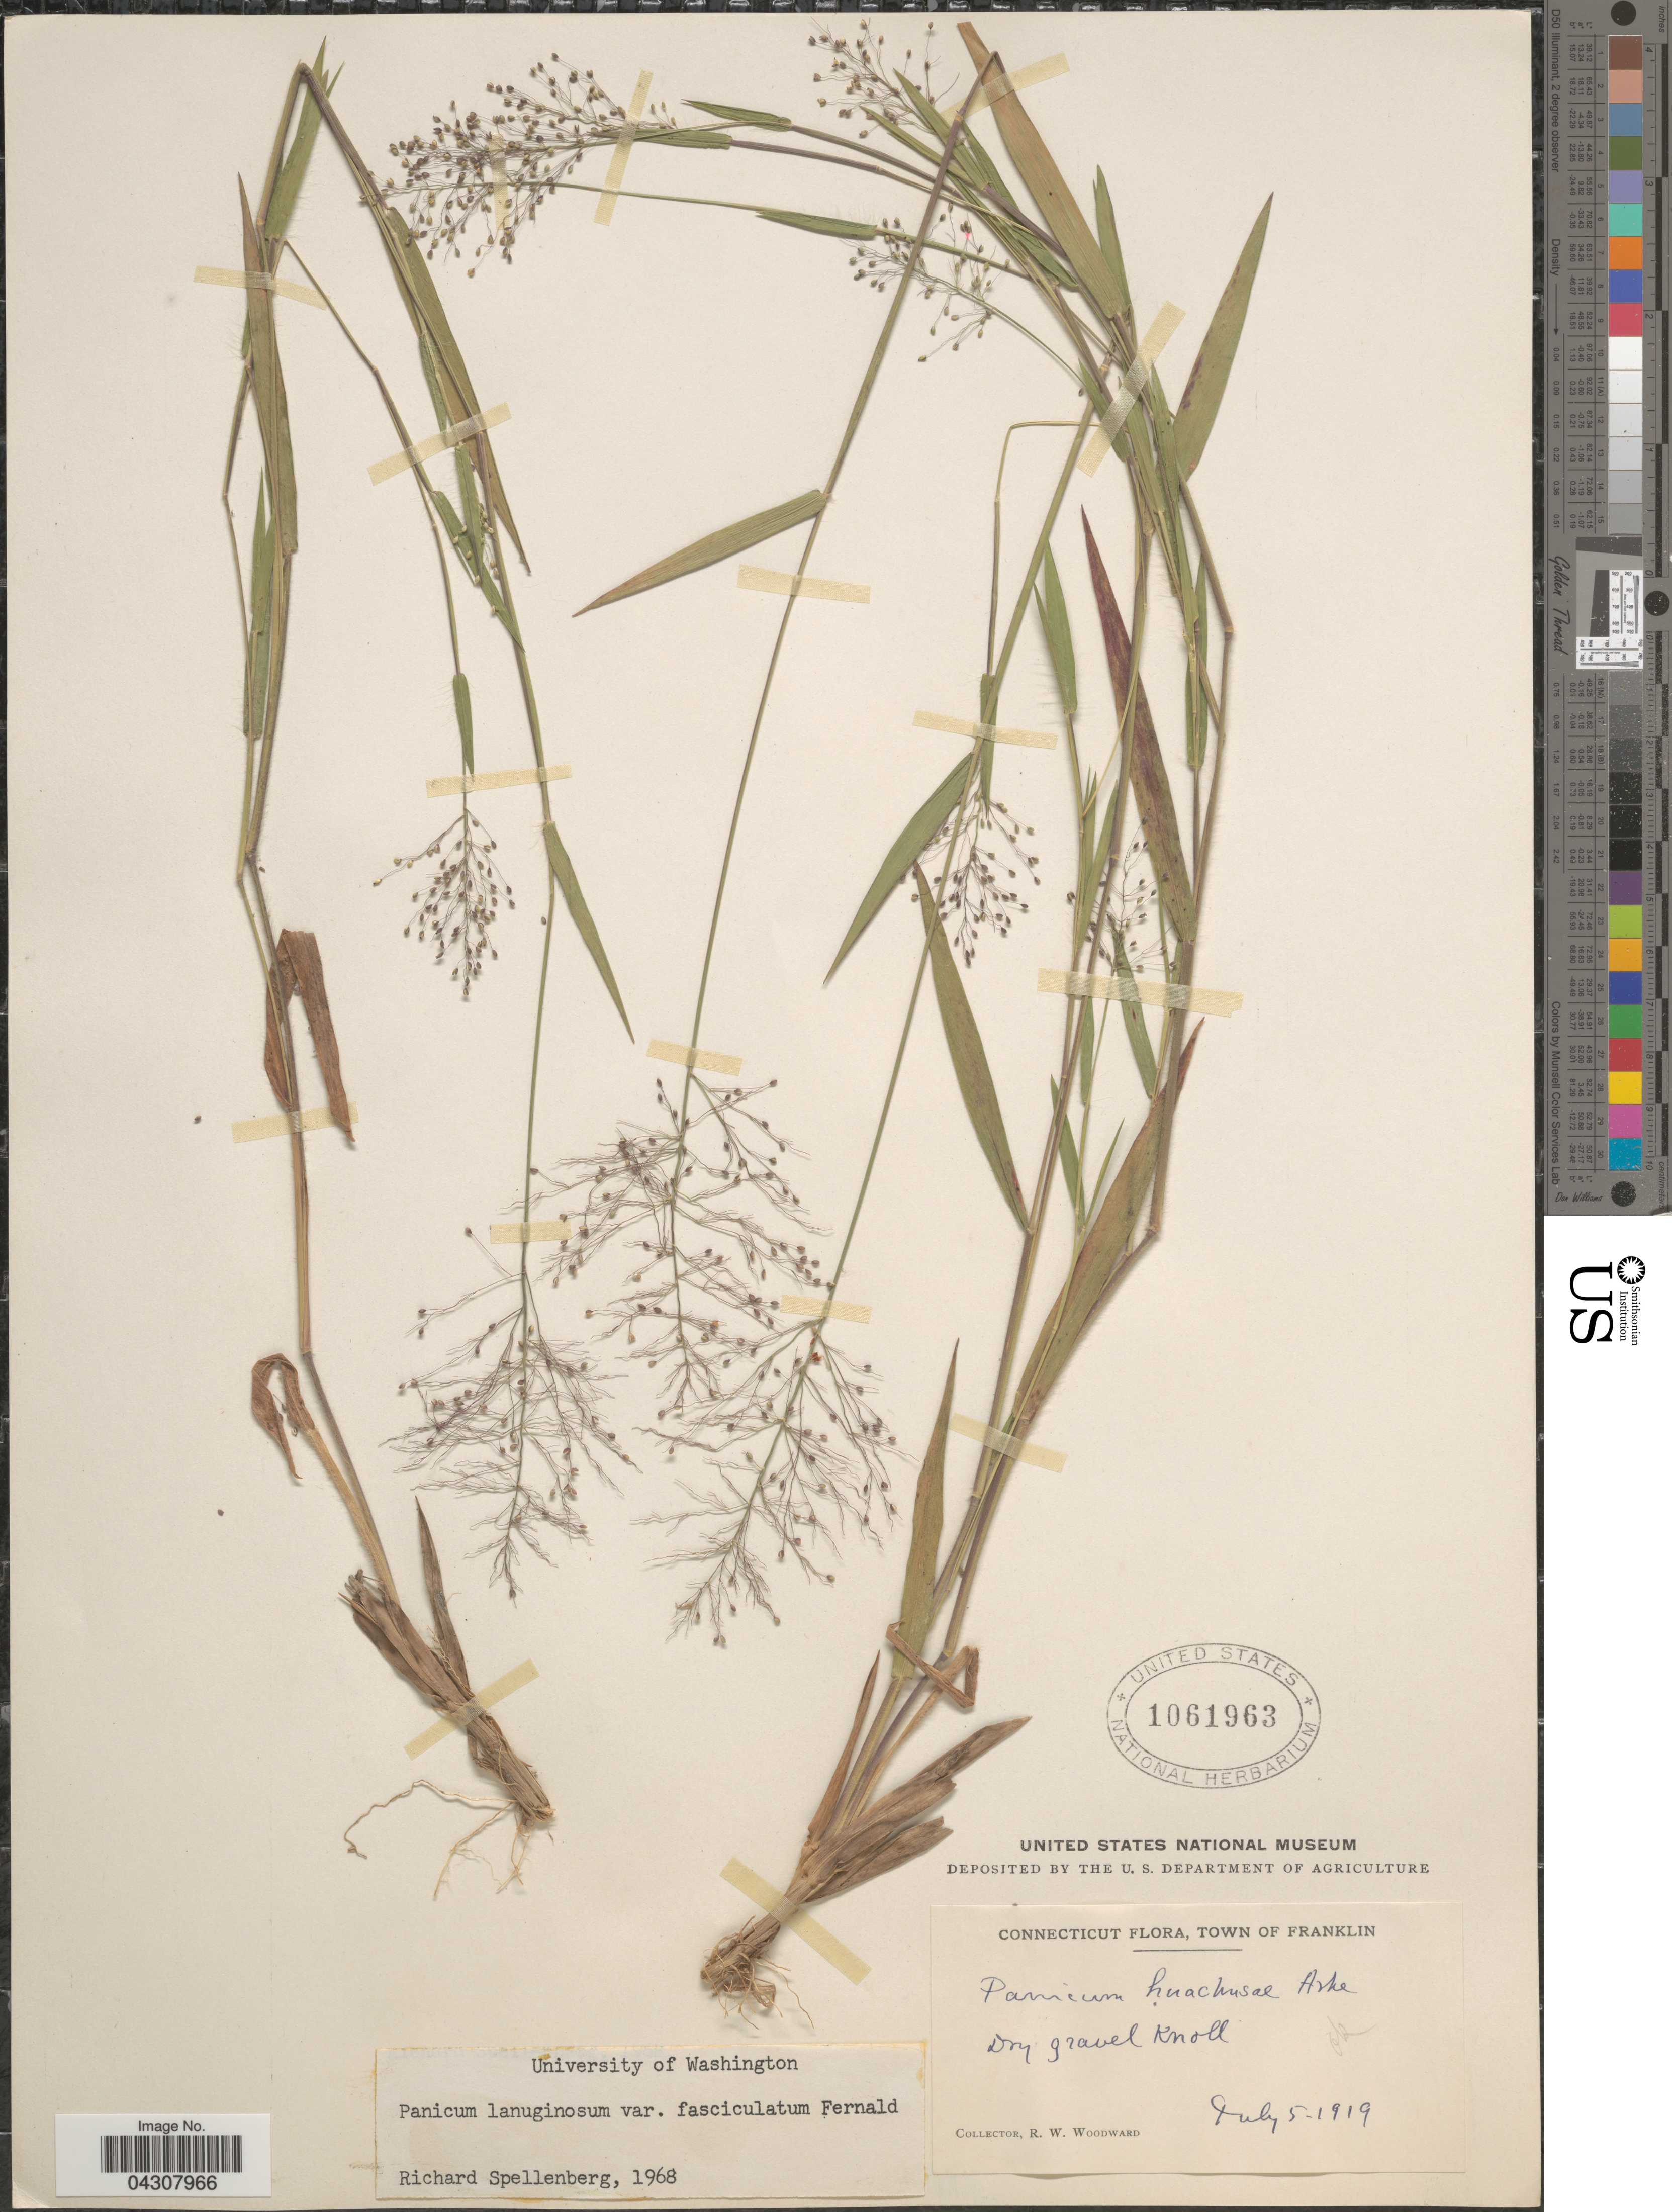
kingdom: Plantae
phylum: Tracheophyta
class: Liliopsida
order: Poales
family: Poaceae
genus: Dichanthelium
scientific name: Dichanthelium acuminatum var. acuminatum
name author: (Sw.) Gould & C.A. Clark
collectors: R. Woodward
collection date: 1919-07-05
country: United States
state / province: Connecticut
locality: Town of Franklin. Dry gravel Knoll.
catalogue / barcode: US 1061963